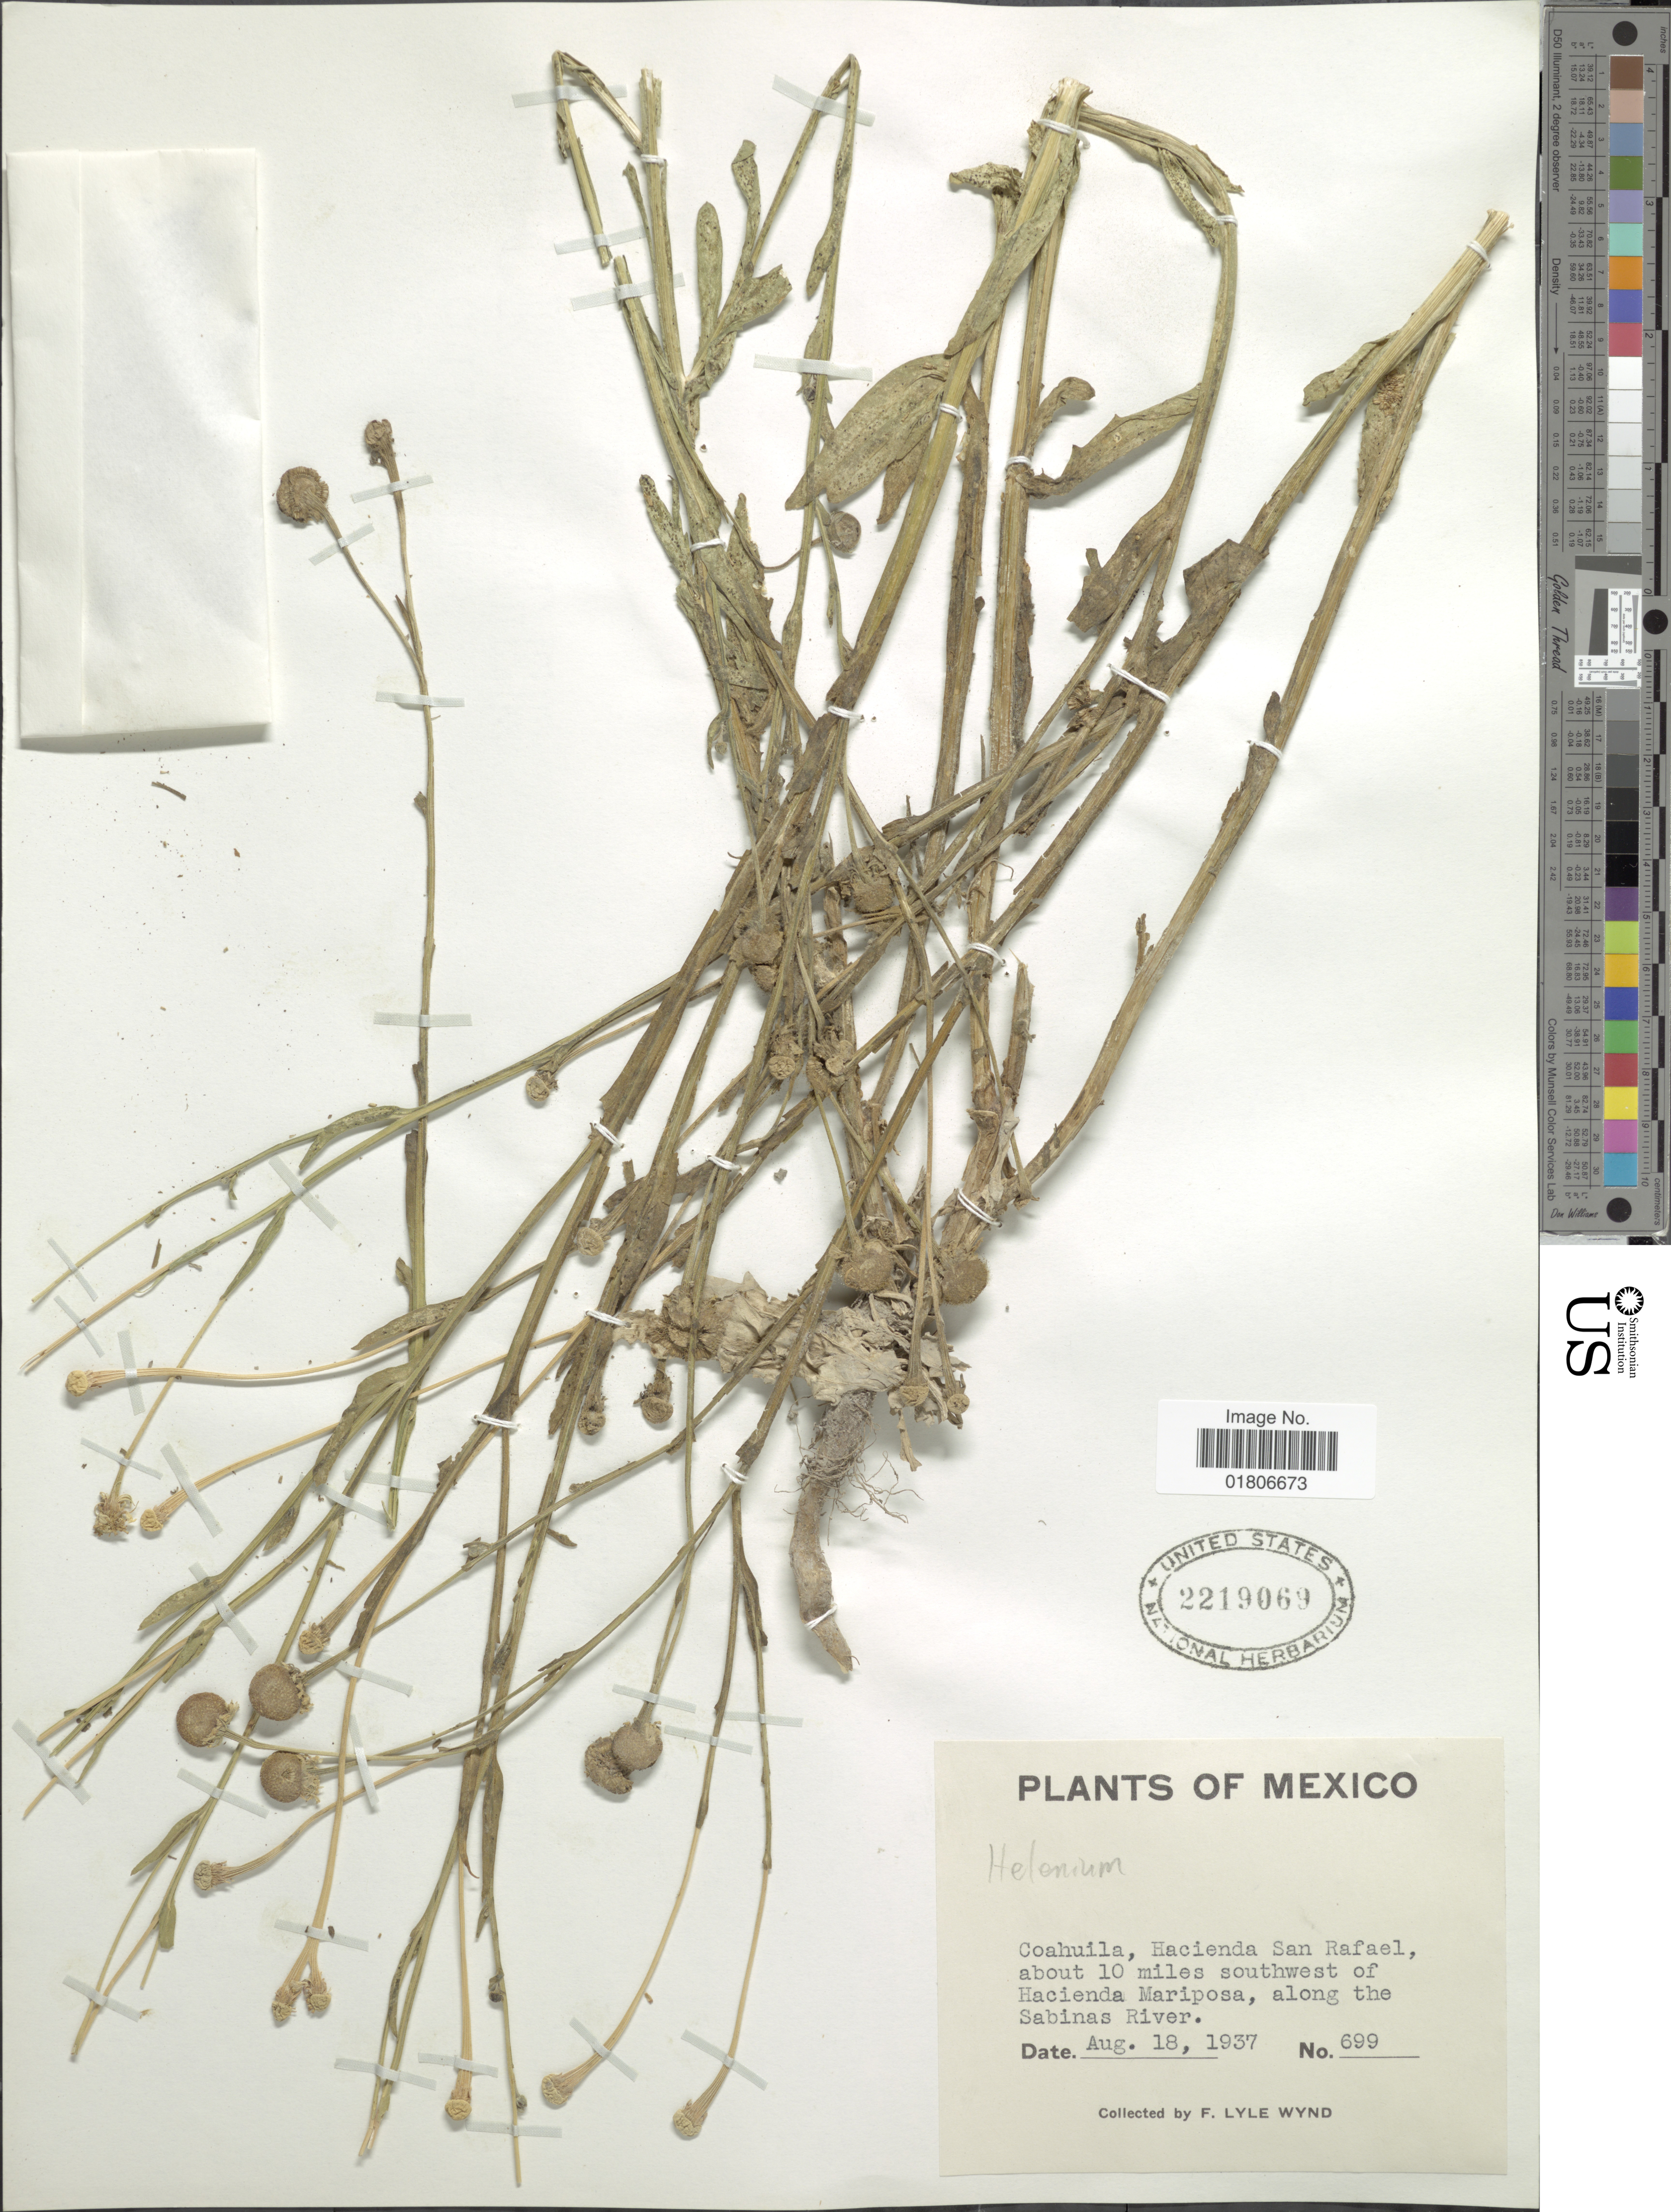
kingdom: Plantae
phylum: Tracheophyta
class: Magnoliopsida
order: Asterales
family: Asteraceae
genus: Helenium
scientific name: Helenium sp.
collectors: F. L. Wynd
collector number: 699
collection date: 1937-08-18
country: Mexico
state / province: Coahuila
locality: Hacienda San Rafael, about 10 miles southwest of Hacienda Mariposa, along the Sabinas River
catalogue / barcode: US 2219069